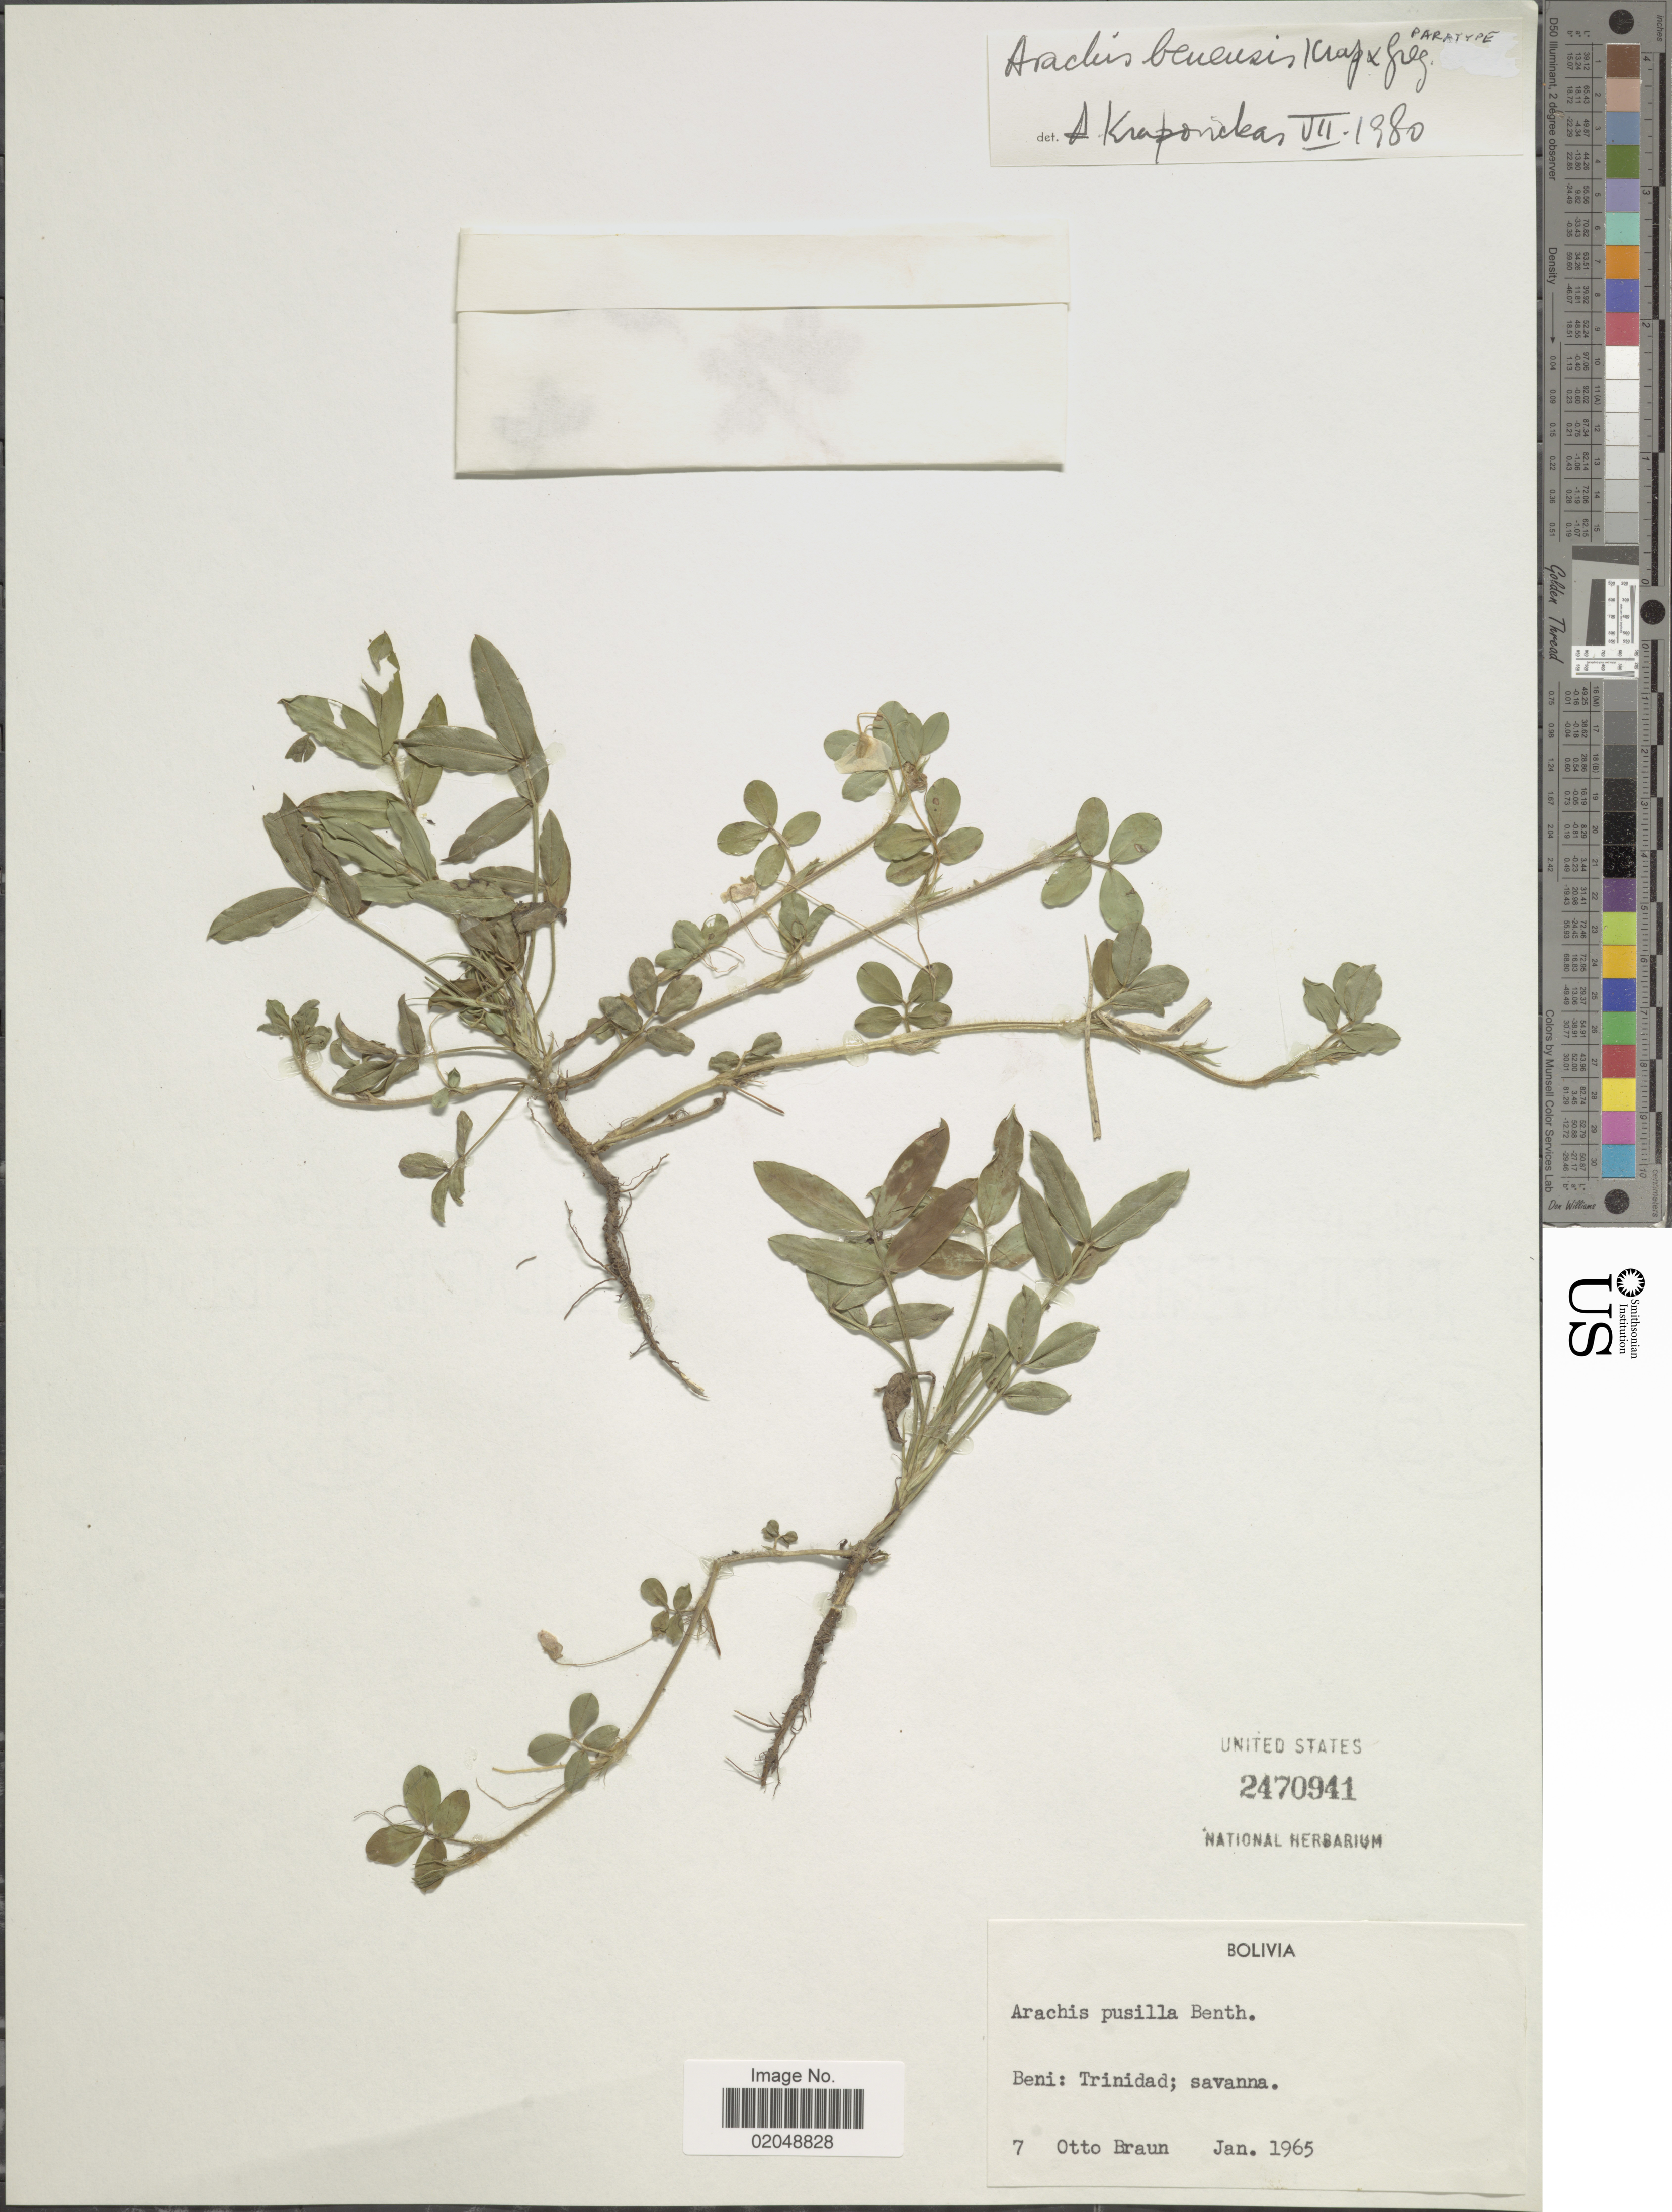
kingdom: Plantae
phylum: Tracheophyta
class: Magnoliopsida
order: Fabales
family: Fabaceae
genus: Arachis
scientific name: Arachis benensis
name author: Krapov. & W.C. Greg.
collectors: O. Braun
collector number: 7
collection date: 1965-01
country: Bolivia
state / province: Beni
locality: Trinidad; savanna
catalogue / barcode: US 2470941